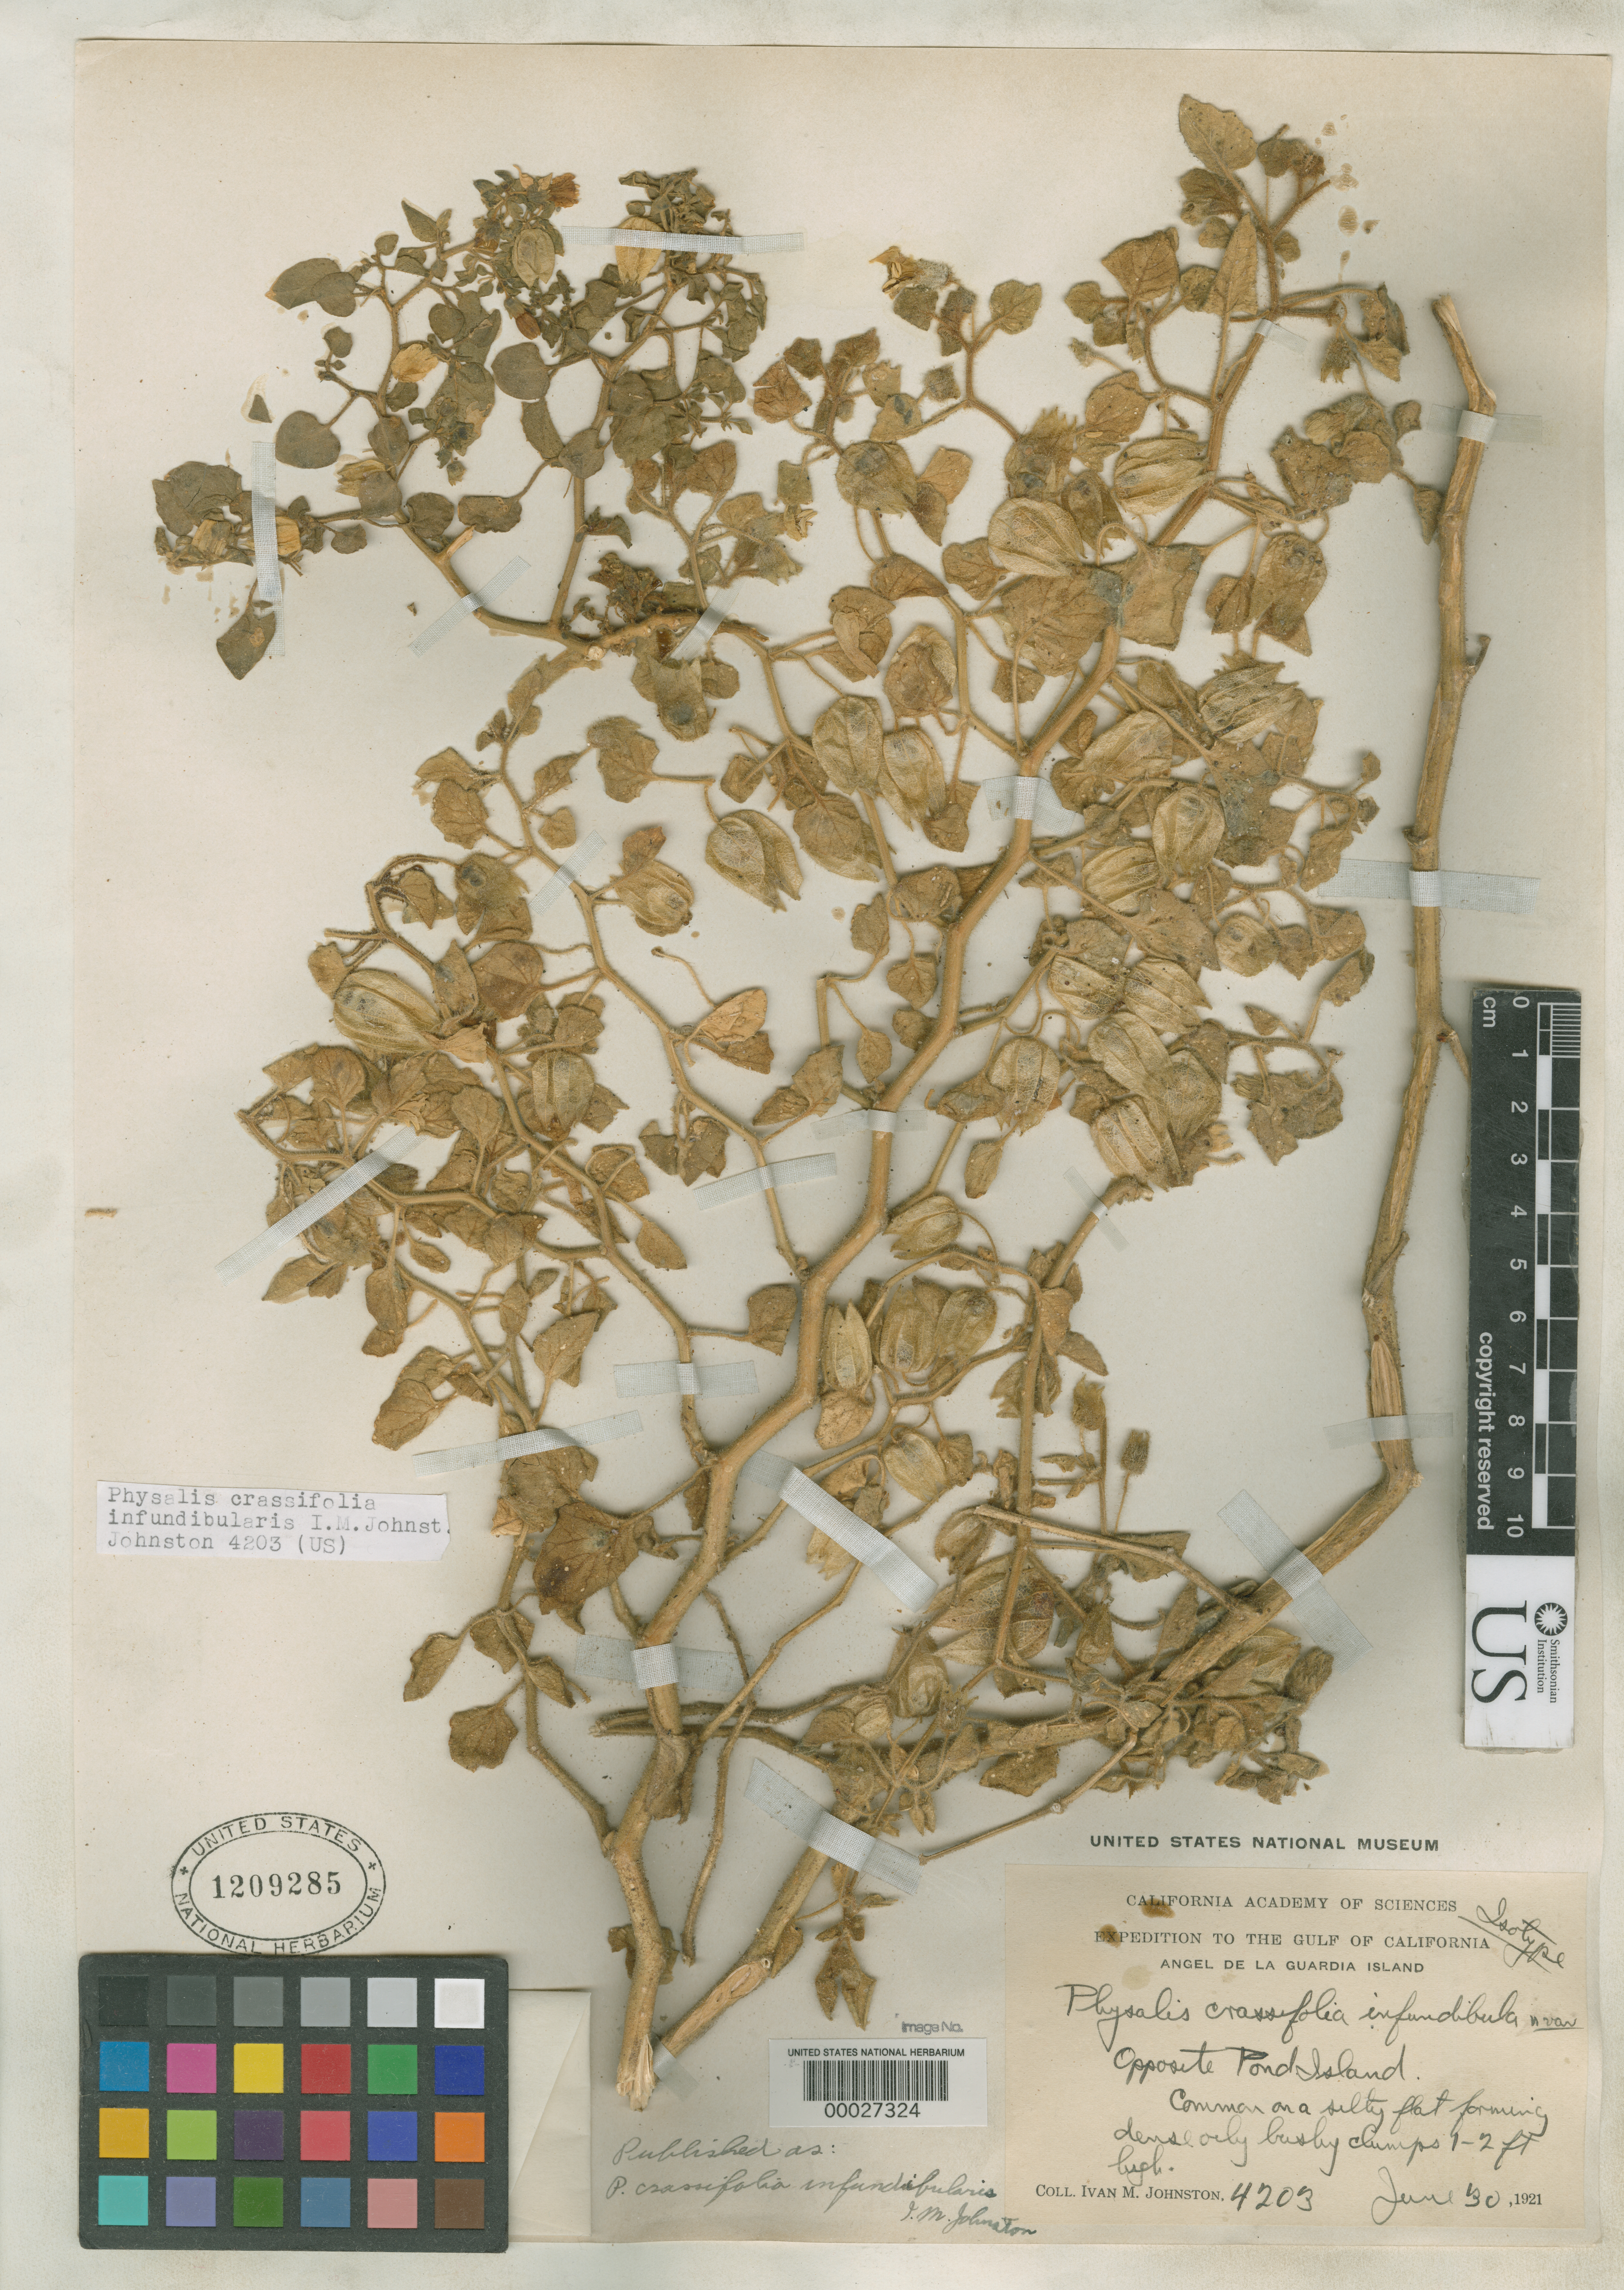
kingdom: Plantae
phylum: Tracheophyta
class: Magnoliopsida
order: Solanales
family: Solanaceae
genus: Physalis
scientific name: Physalis crassifolia var. infundibularis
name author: I.M. Johnst.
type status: Isotype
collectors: I.M. Johnston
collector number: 4203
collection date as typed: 30 Jun 1921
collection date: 1921-06-30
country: Mexico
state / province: Baja California Norte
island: Angel de La Guardia Island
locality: Opposite Pond Island.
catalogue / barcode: US 1209285